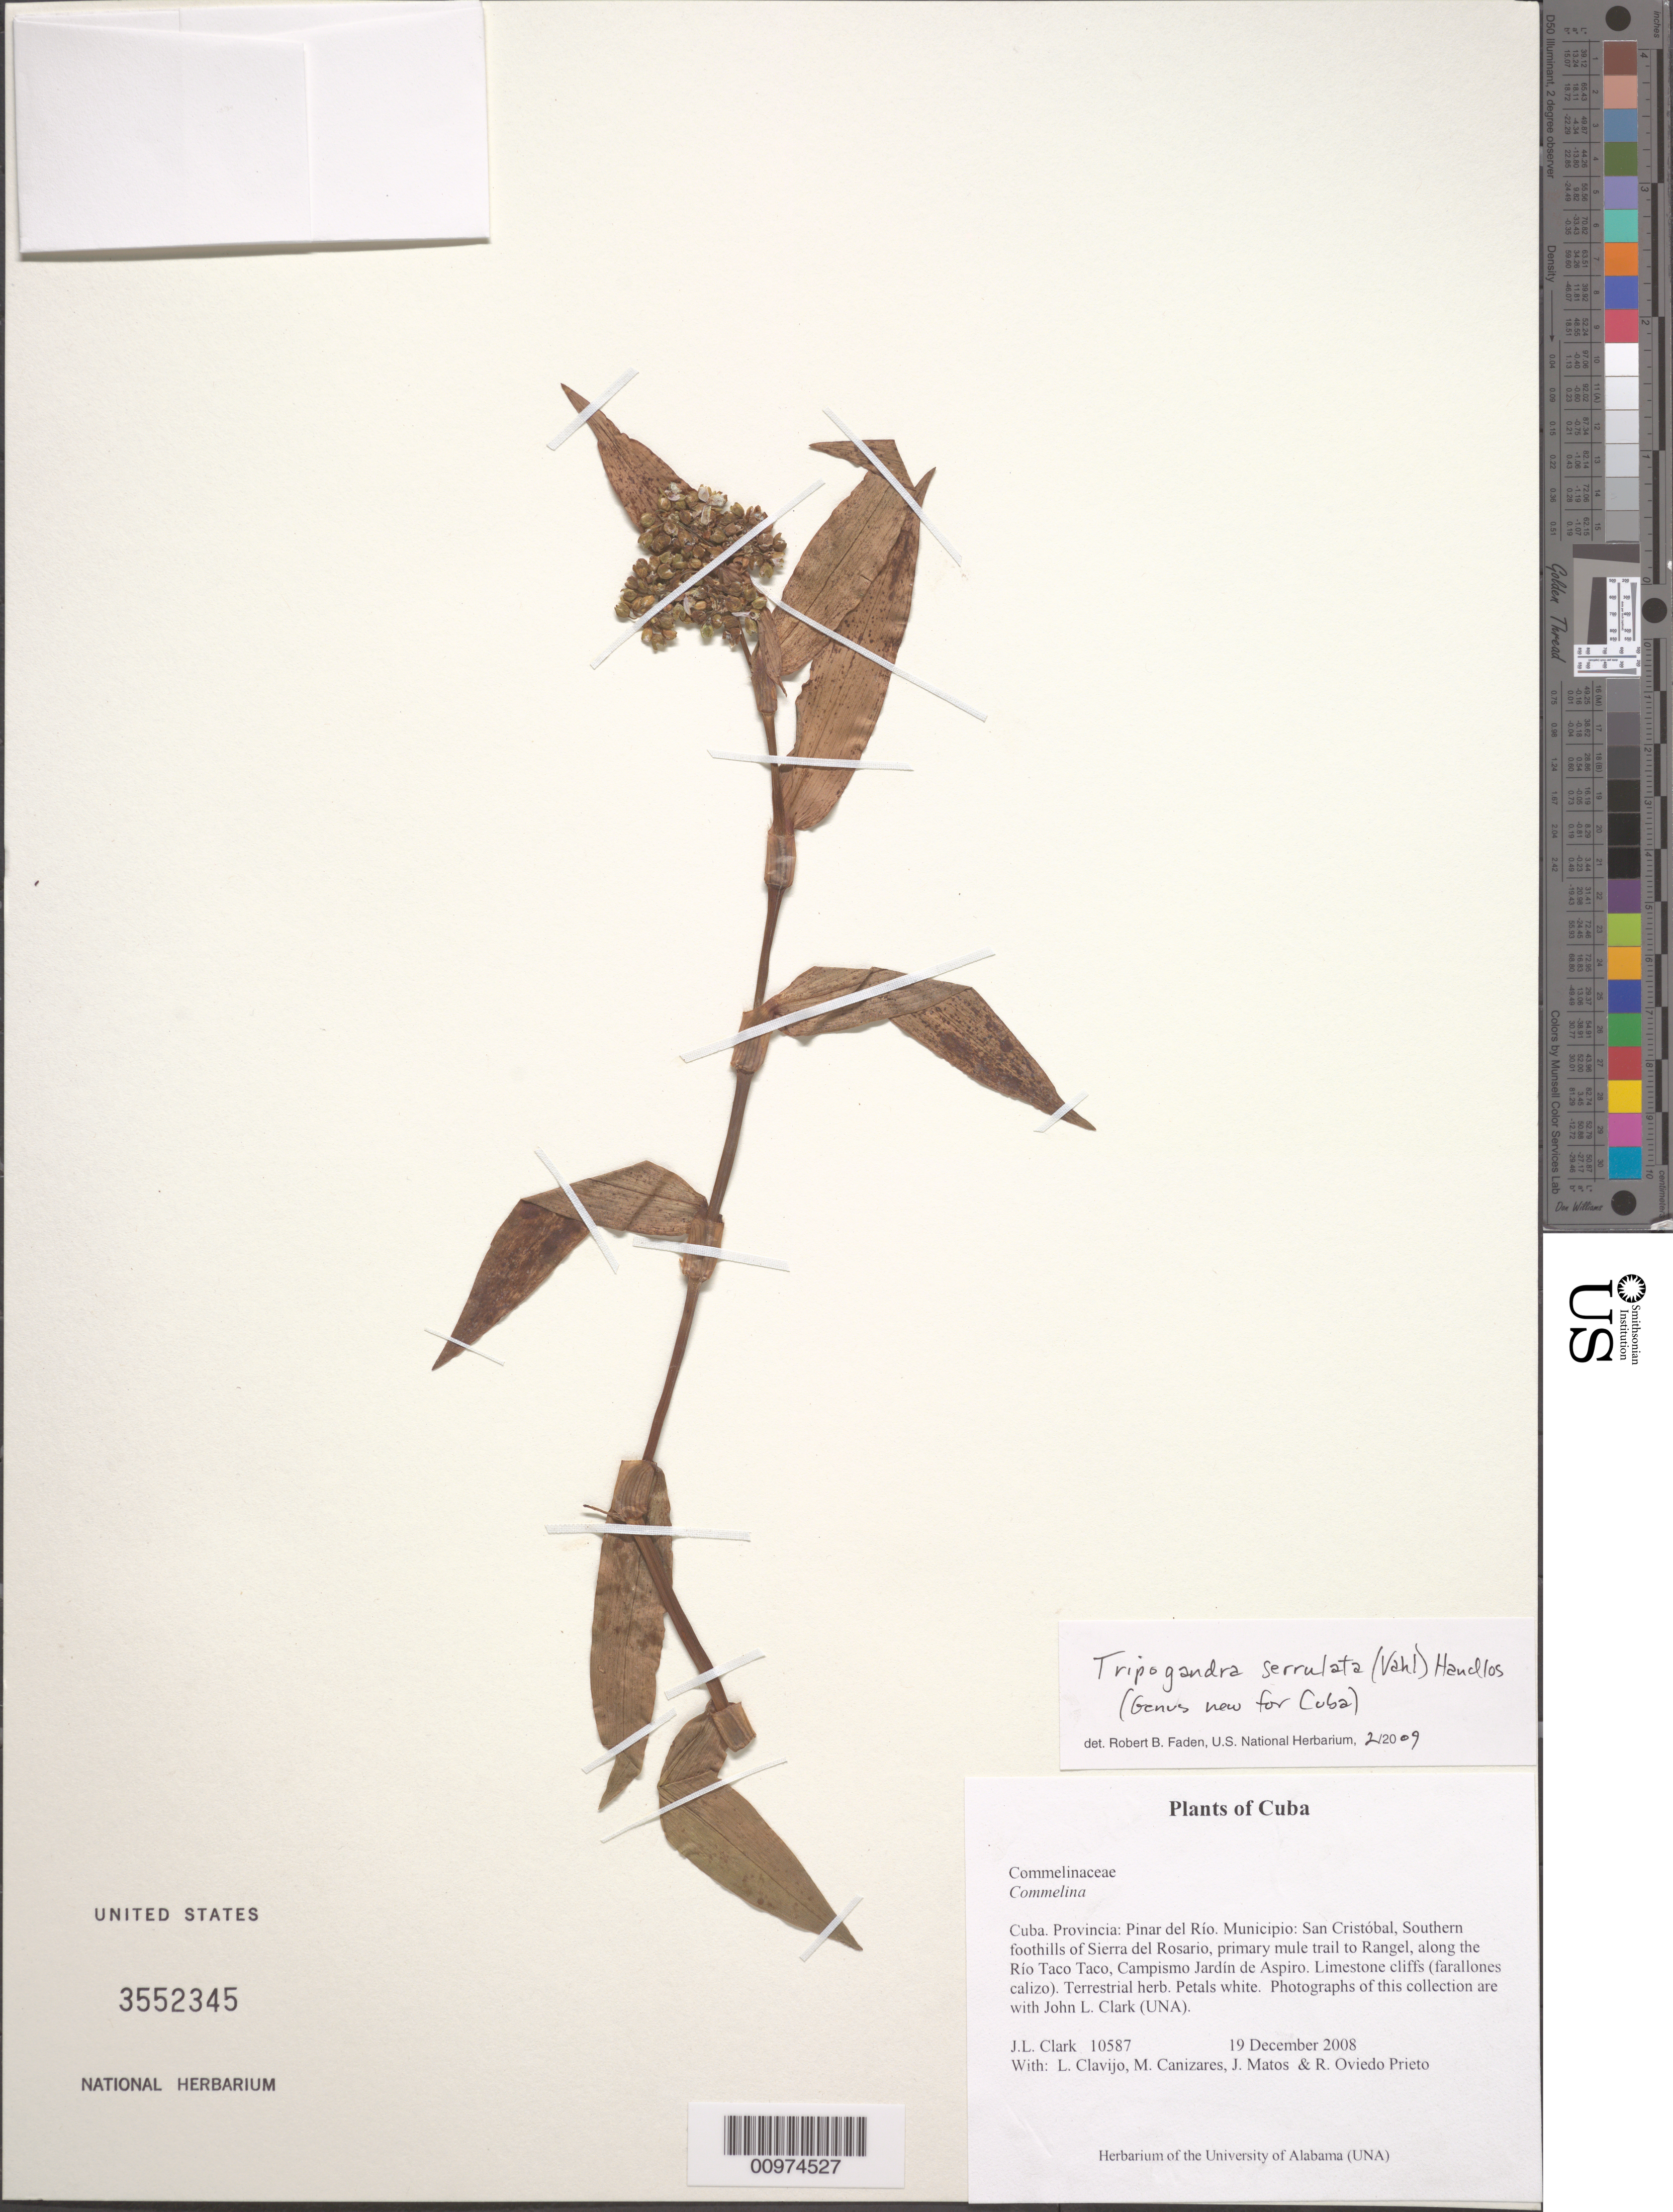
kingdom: Plantae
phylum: Tracheophyta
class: Liliopsida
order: Commelinales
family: Commelinaceae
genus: Tripogandra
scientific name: Tripogandra serrulata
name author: (Vahl) Handlos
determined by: Faden, Robert B., (US), Smithsonian Institution - National Museum of Natural History (UNITED STATES)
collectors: J. L. Clark, L. Clavijo, M. Canizares, J. Matos & R. Oviedo Prieto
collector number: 10587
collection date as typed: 19 Dec 2008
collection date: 2008-12-19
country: Cuba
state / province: Pinar del Río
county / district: San Cristobal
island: Greater Antilles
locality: San cristobal, Southern foothills of Sierra del Rosario, primary mule trail to Rangel, along the Rio Taco Taco, Campismo Jardin de Aspiro.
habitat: Limestone cliffs (farallones calizo).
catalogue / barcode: US 3552345